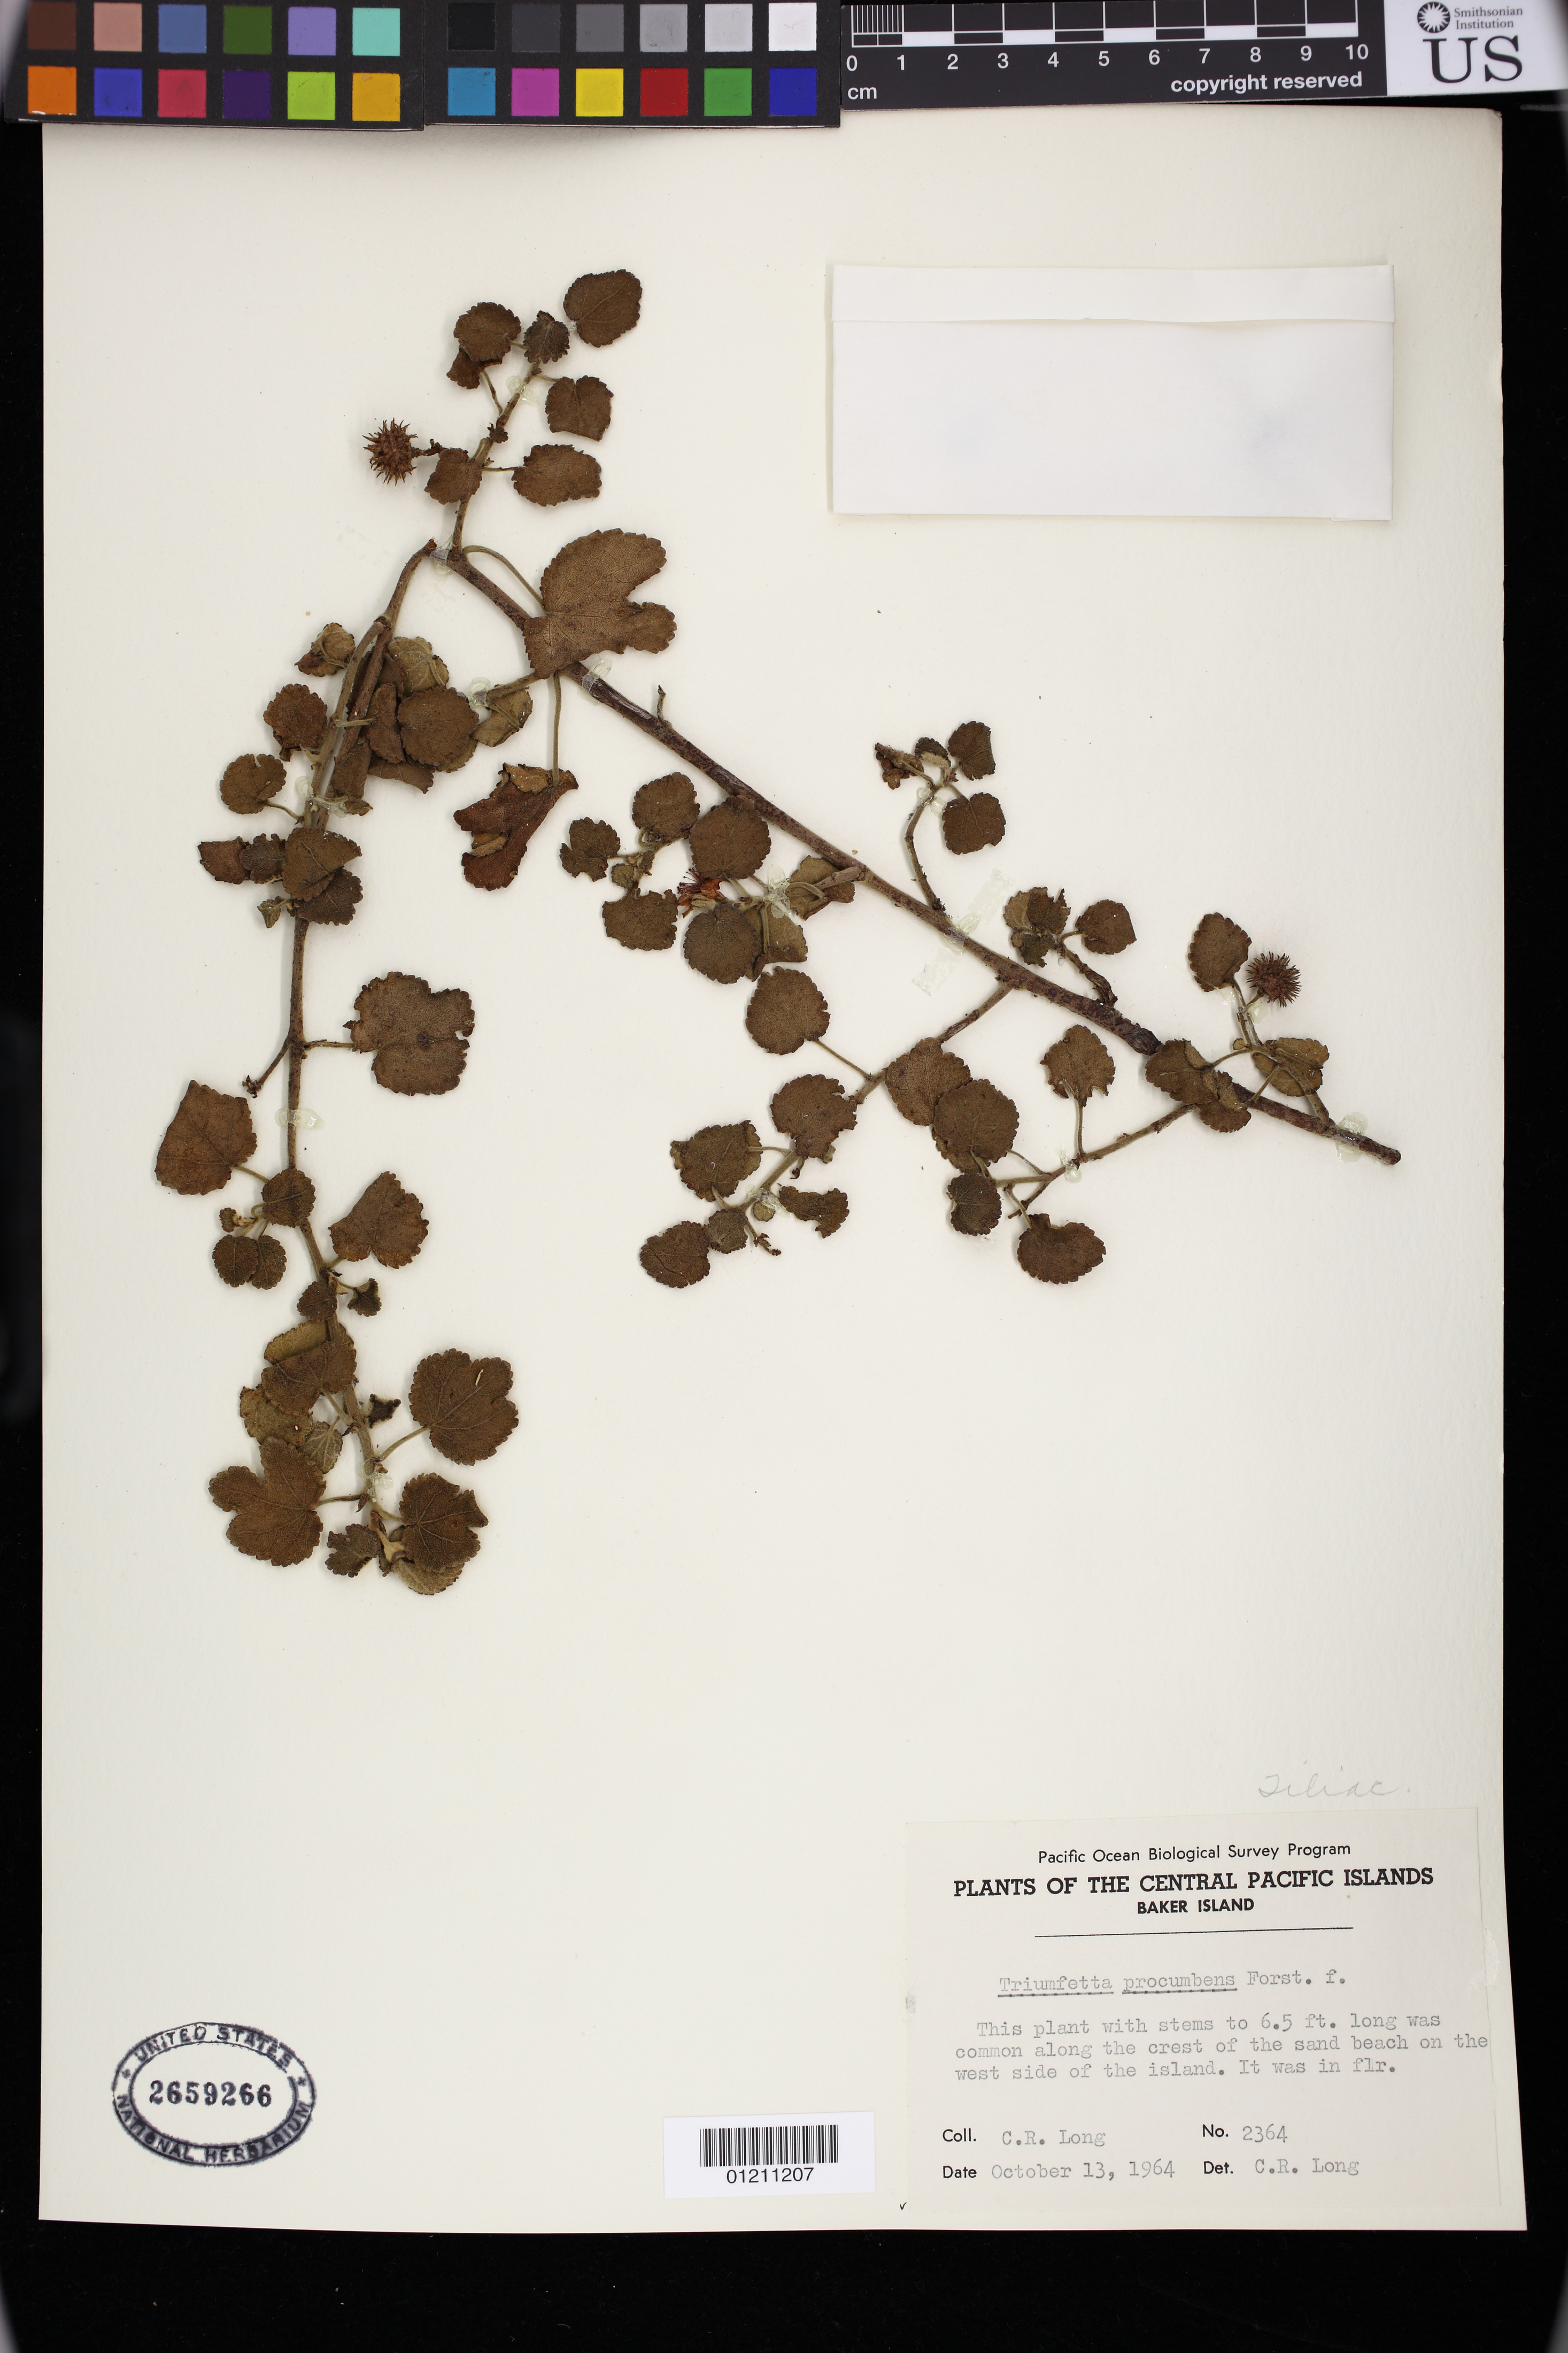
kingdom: Plantae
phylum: Tracheophyta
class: Magnoliopsida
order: Malvales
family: Malvaceae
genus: Triumfetta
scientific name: Triumfetta procumbens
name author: G. Forst.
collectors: C. R. Long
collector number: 2364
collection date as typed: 13 Oct 1964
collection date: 1964-10-13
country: U.S. Administered Pacific Islands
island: Baker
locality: Central Pacific Islands, Baker Island, along crest of the sand beach on the west side of island.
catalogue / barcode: US 2659266